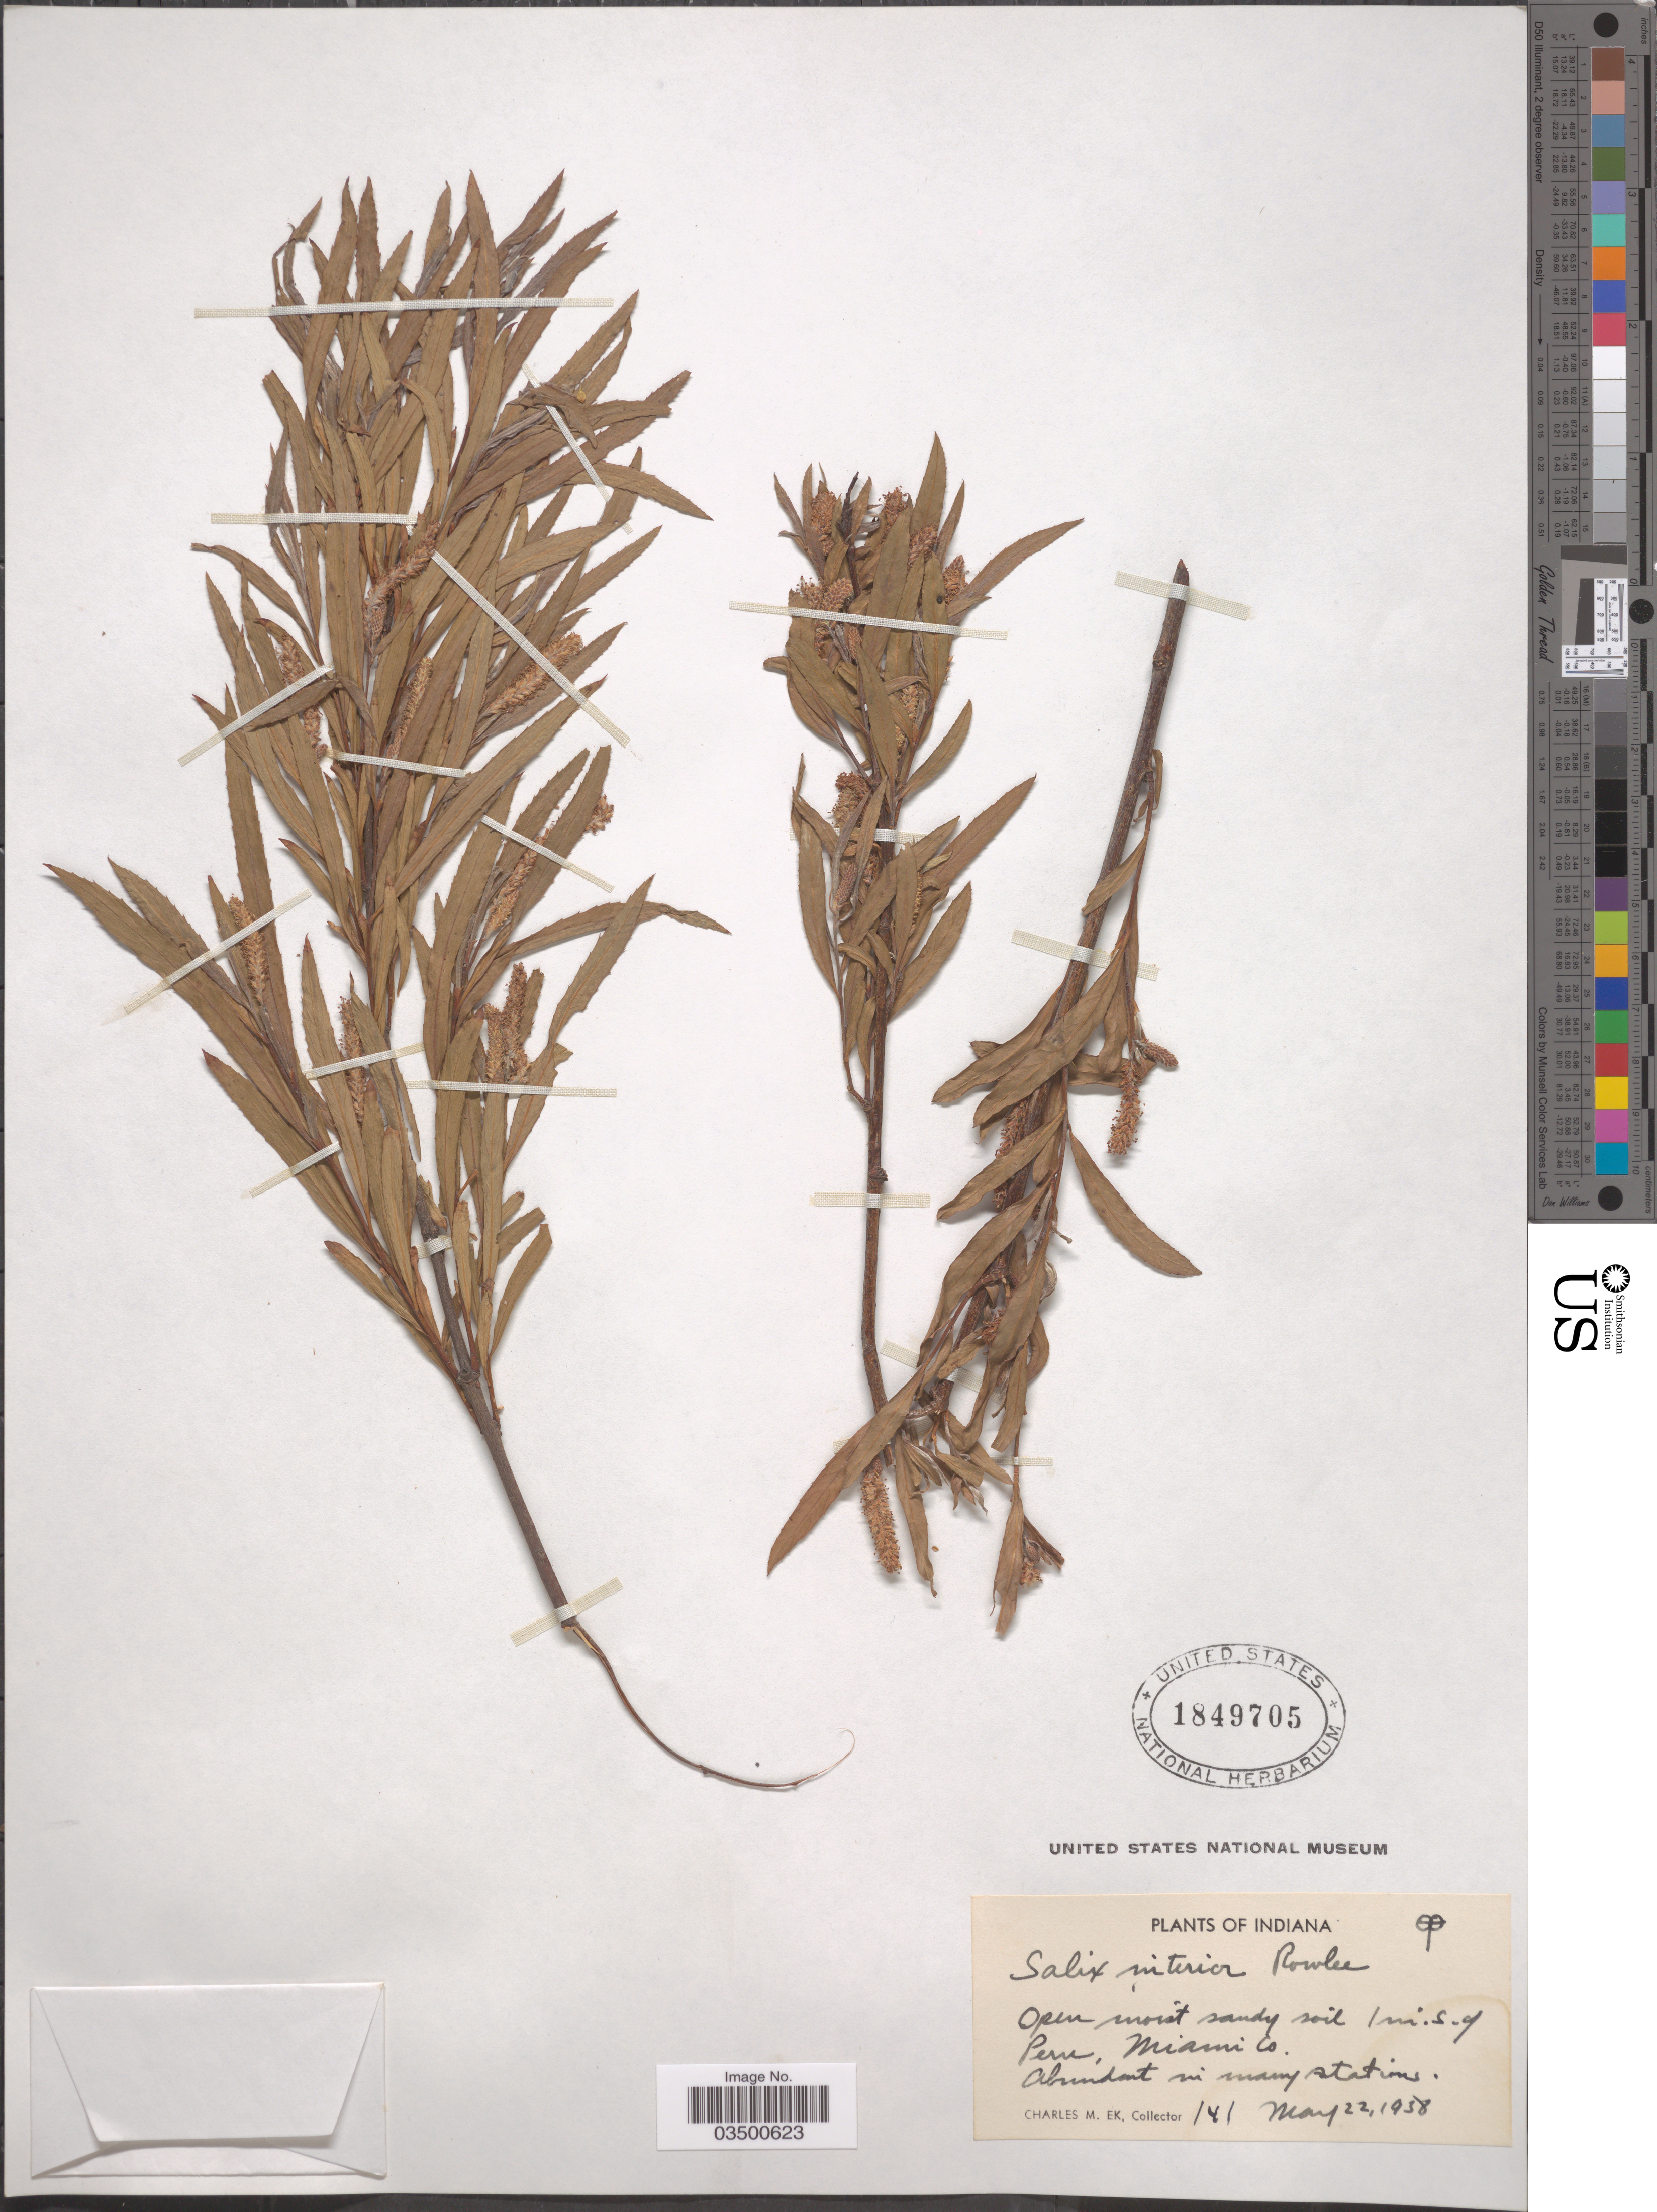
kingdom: Plantae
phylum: Tracheophyta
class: Magnoliopsida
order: Malpighiales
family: Salicaceae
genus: Salix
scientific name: Salix interior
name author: Rowlee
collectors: C. Ek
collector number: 141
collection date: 1938-05-22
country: United States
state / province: Indiana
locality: Open moist sandy soil 1 mi. s. of Peru, Miami Co.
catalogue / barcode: US 1849705